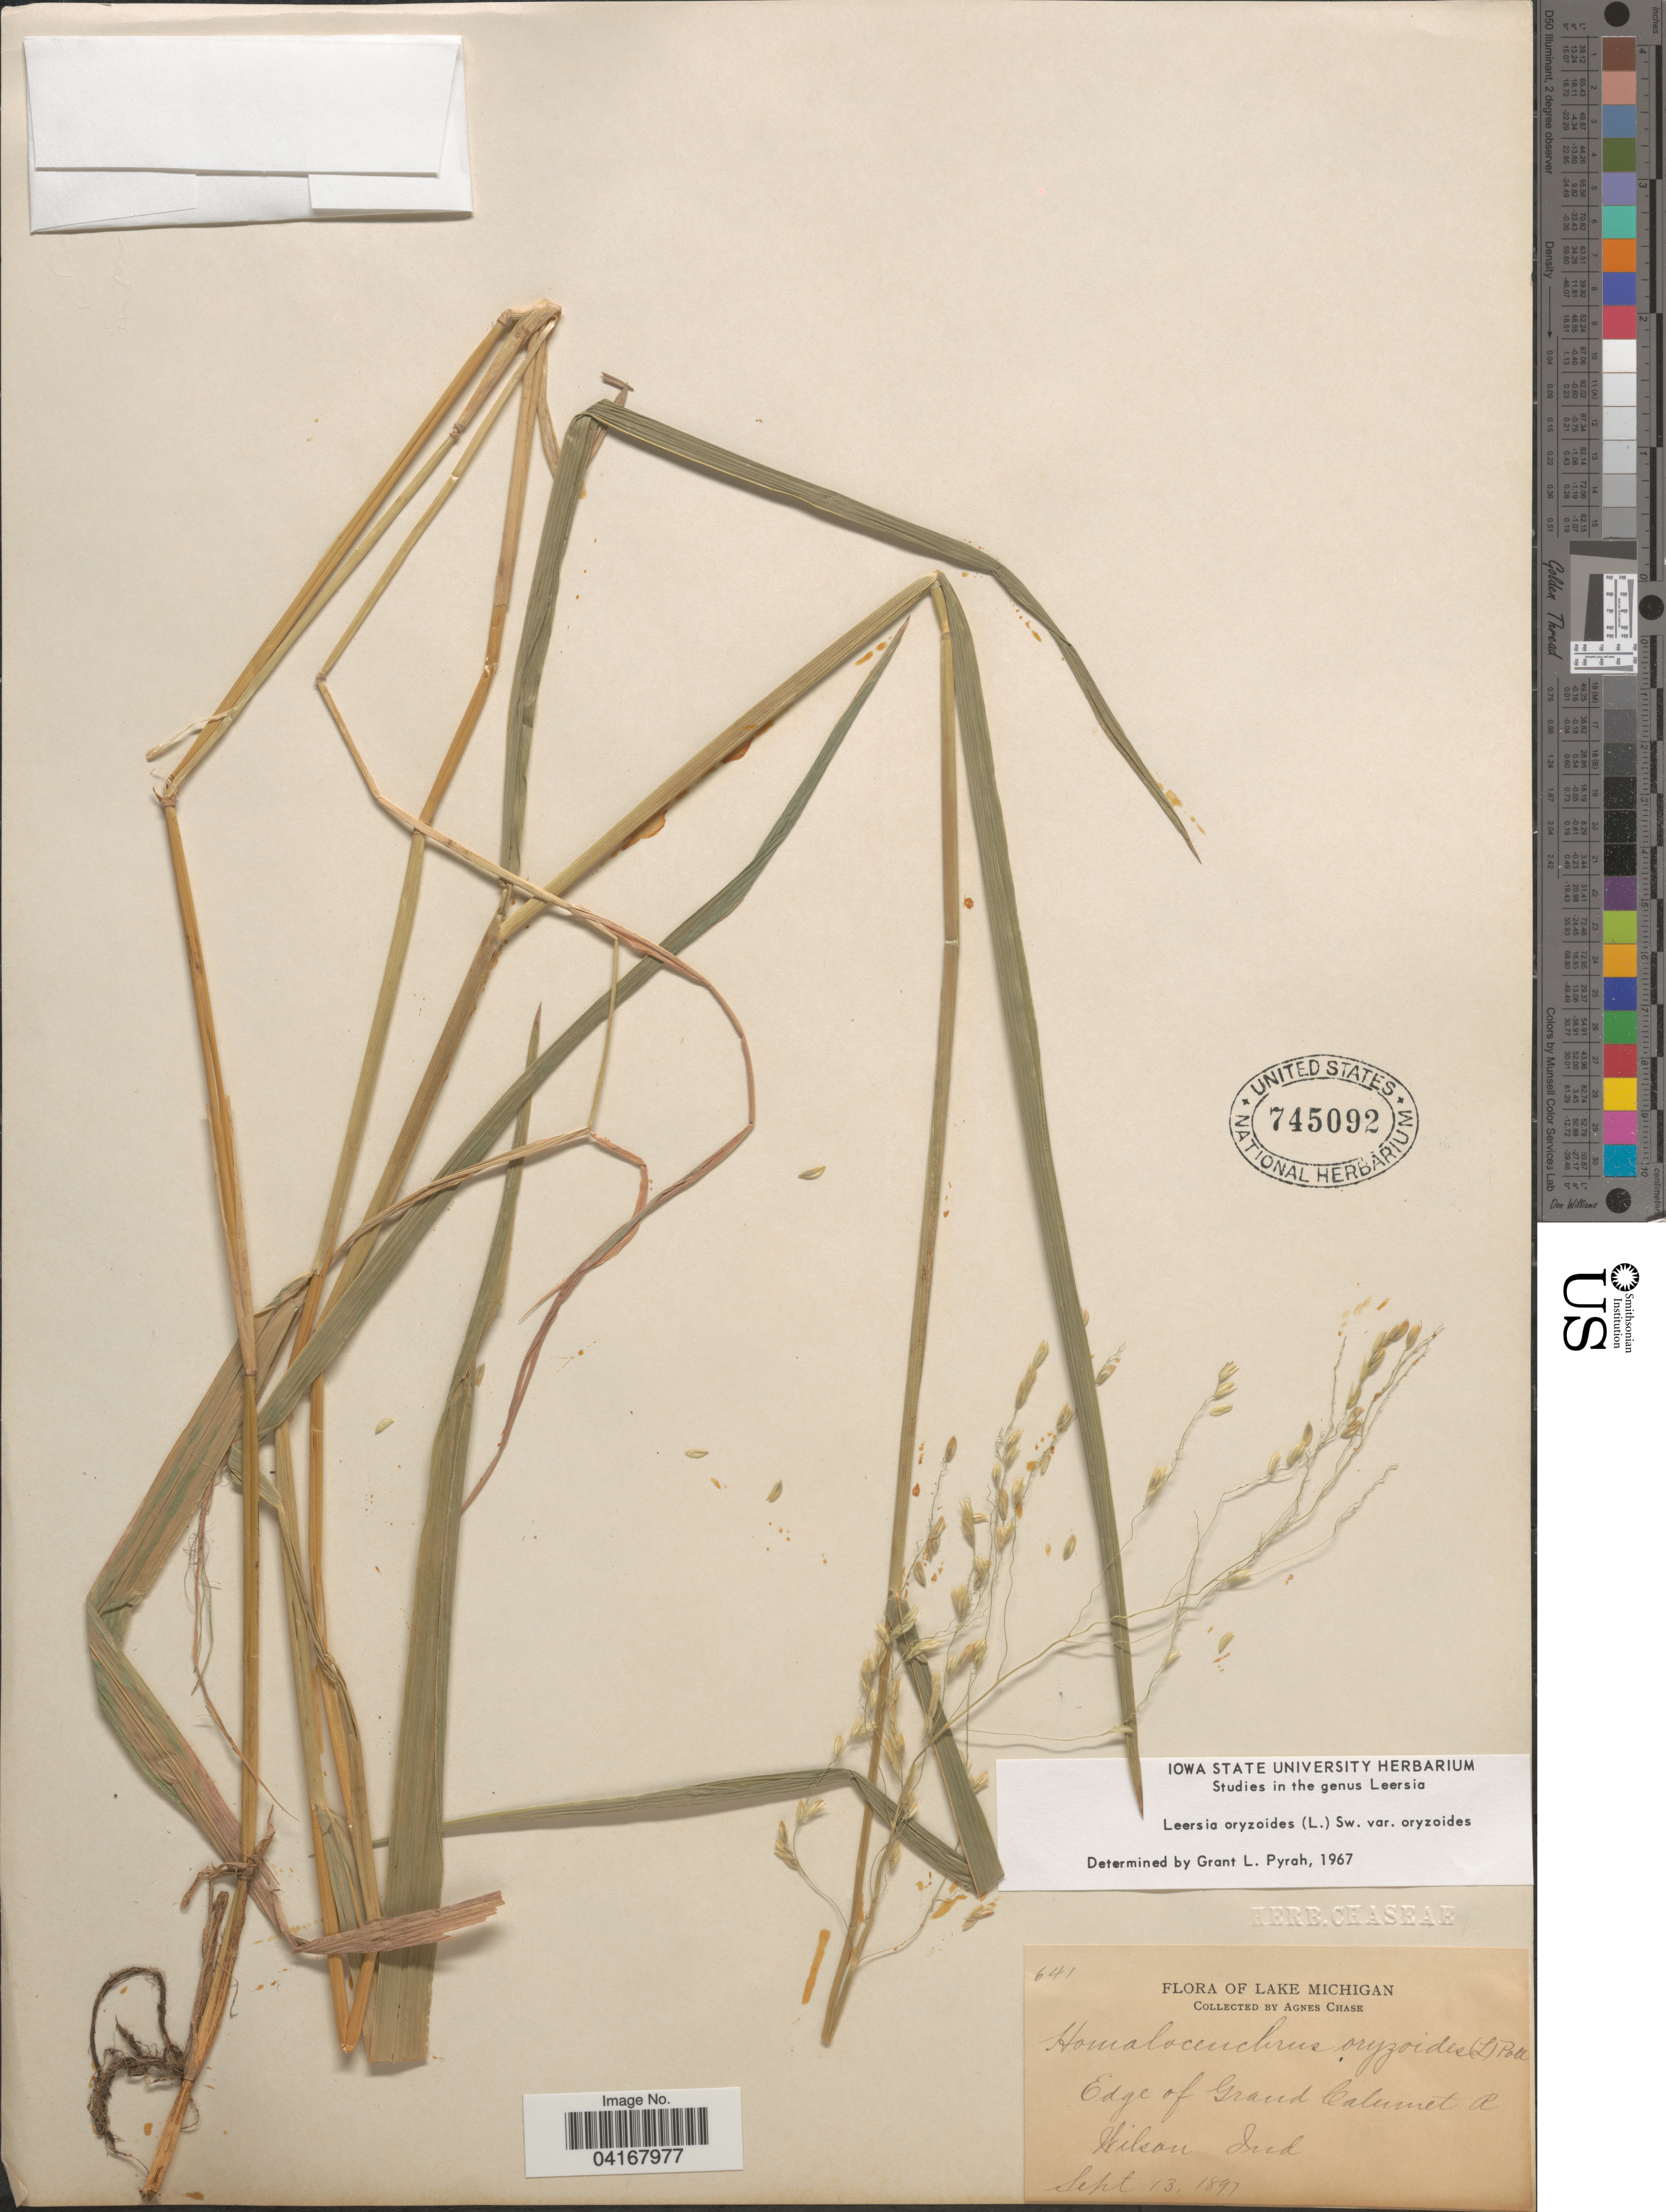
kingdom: Plantae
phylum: Tracheophyta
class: Liliopsida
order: Poales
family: Poaceae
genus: Leersia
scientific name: Leersia oryzoides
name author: (L.) Sw.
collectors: A. Chase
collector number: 641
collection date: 1897-09-13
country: United States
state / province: Indiana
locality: Lake Michigan. Edge of Grand Calumet R. Wilson.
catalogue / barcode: US 745092